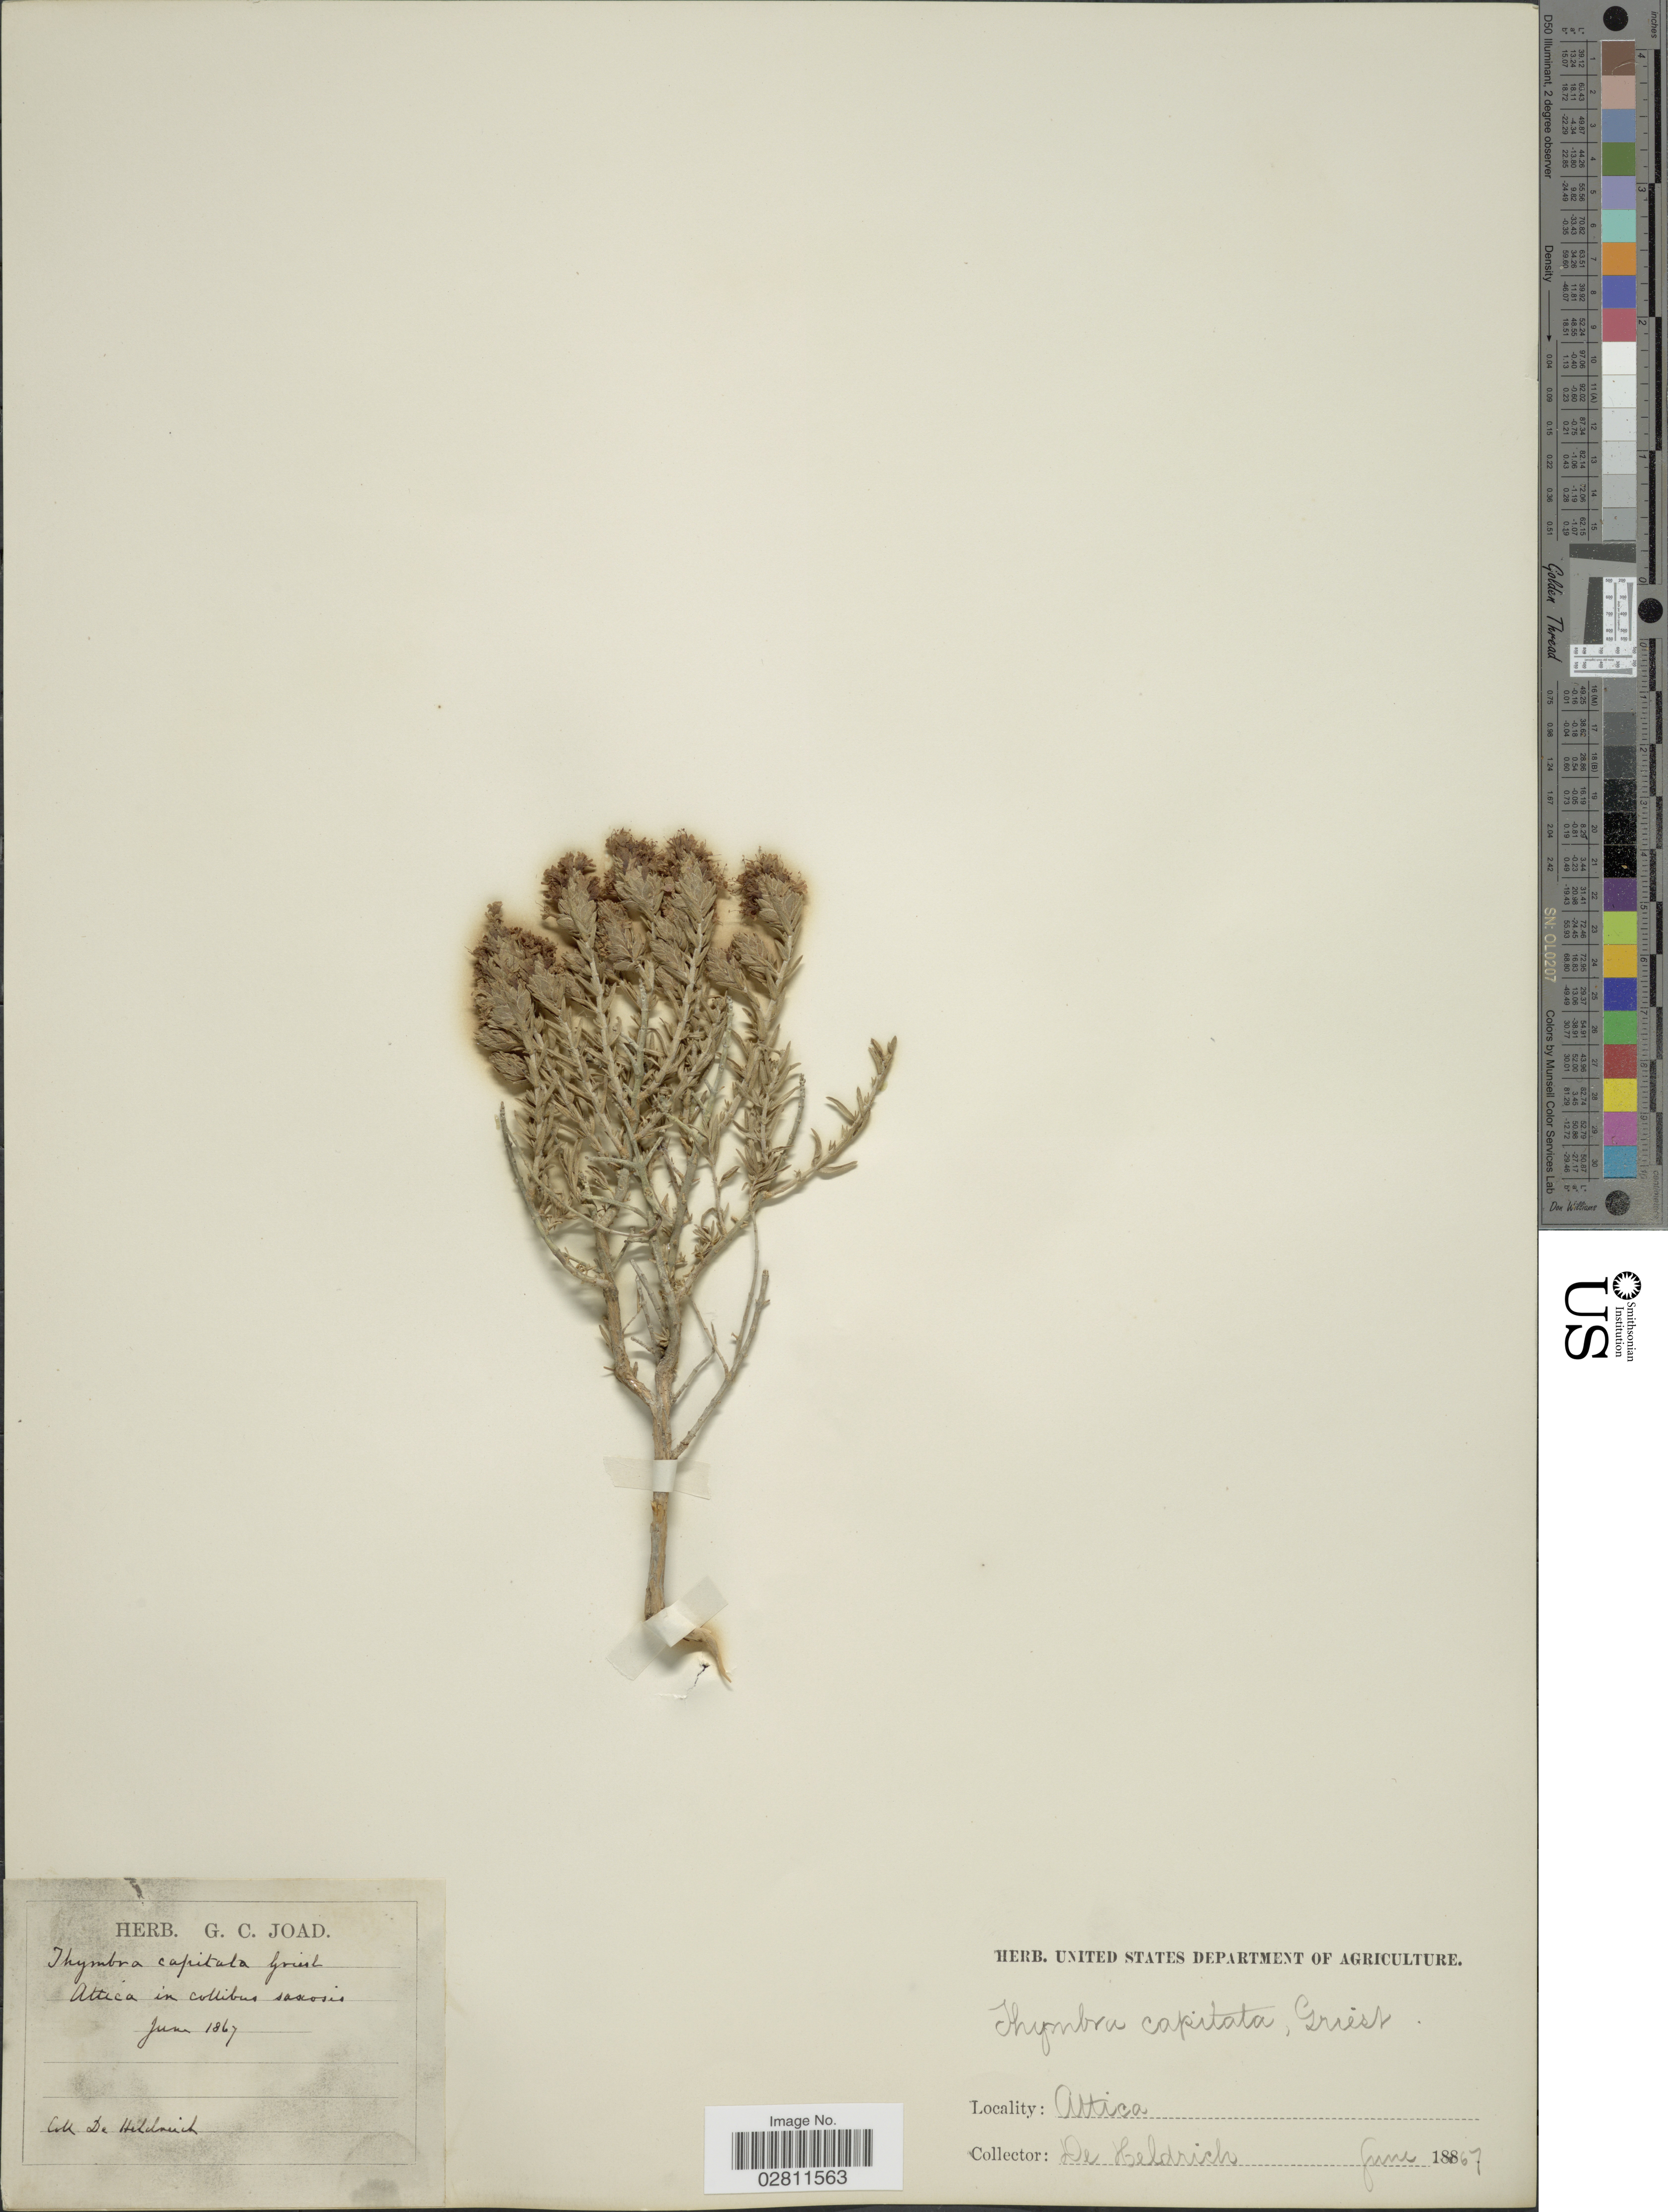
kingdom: Plantae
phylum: Tracheophyta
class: Magnoliopsida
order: Lamiales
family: Lamiaceae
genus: Thymbra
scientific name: Thymbra capitata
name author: (L.) Cav.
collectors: -. De Heldreich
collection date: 1867-06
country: Greece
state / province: Attica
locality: Attica in collibus saxosis